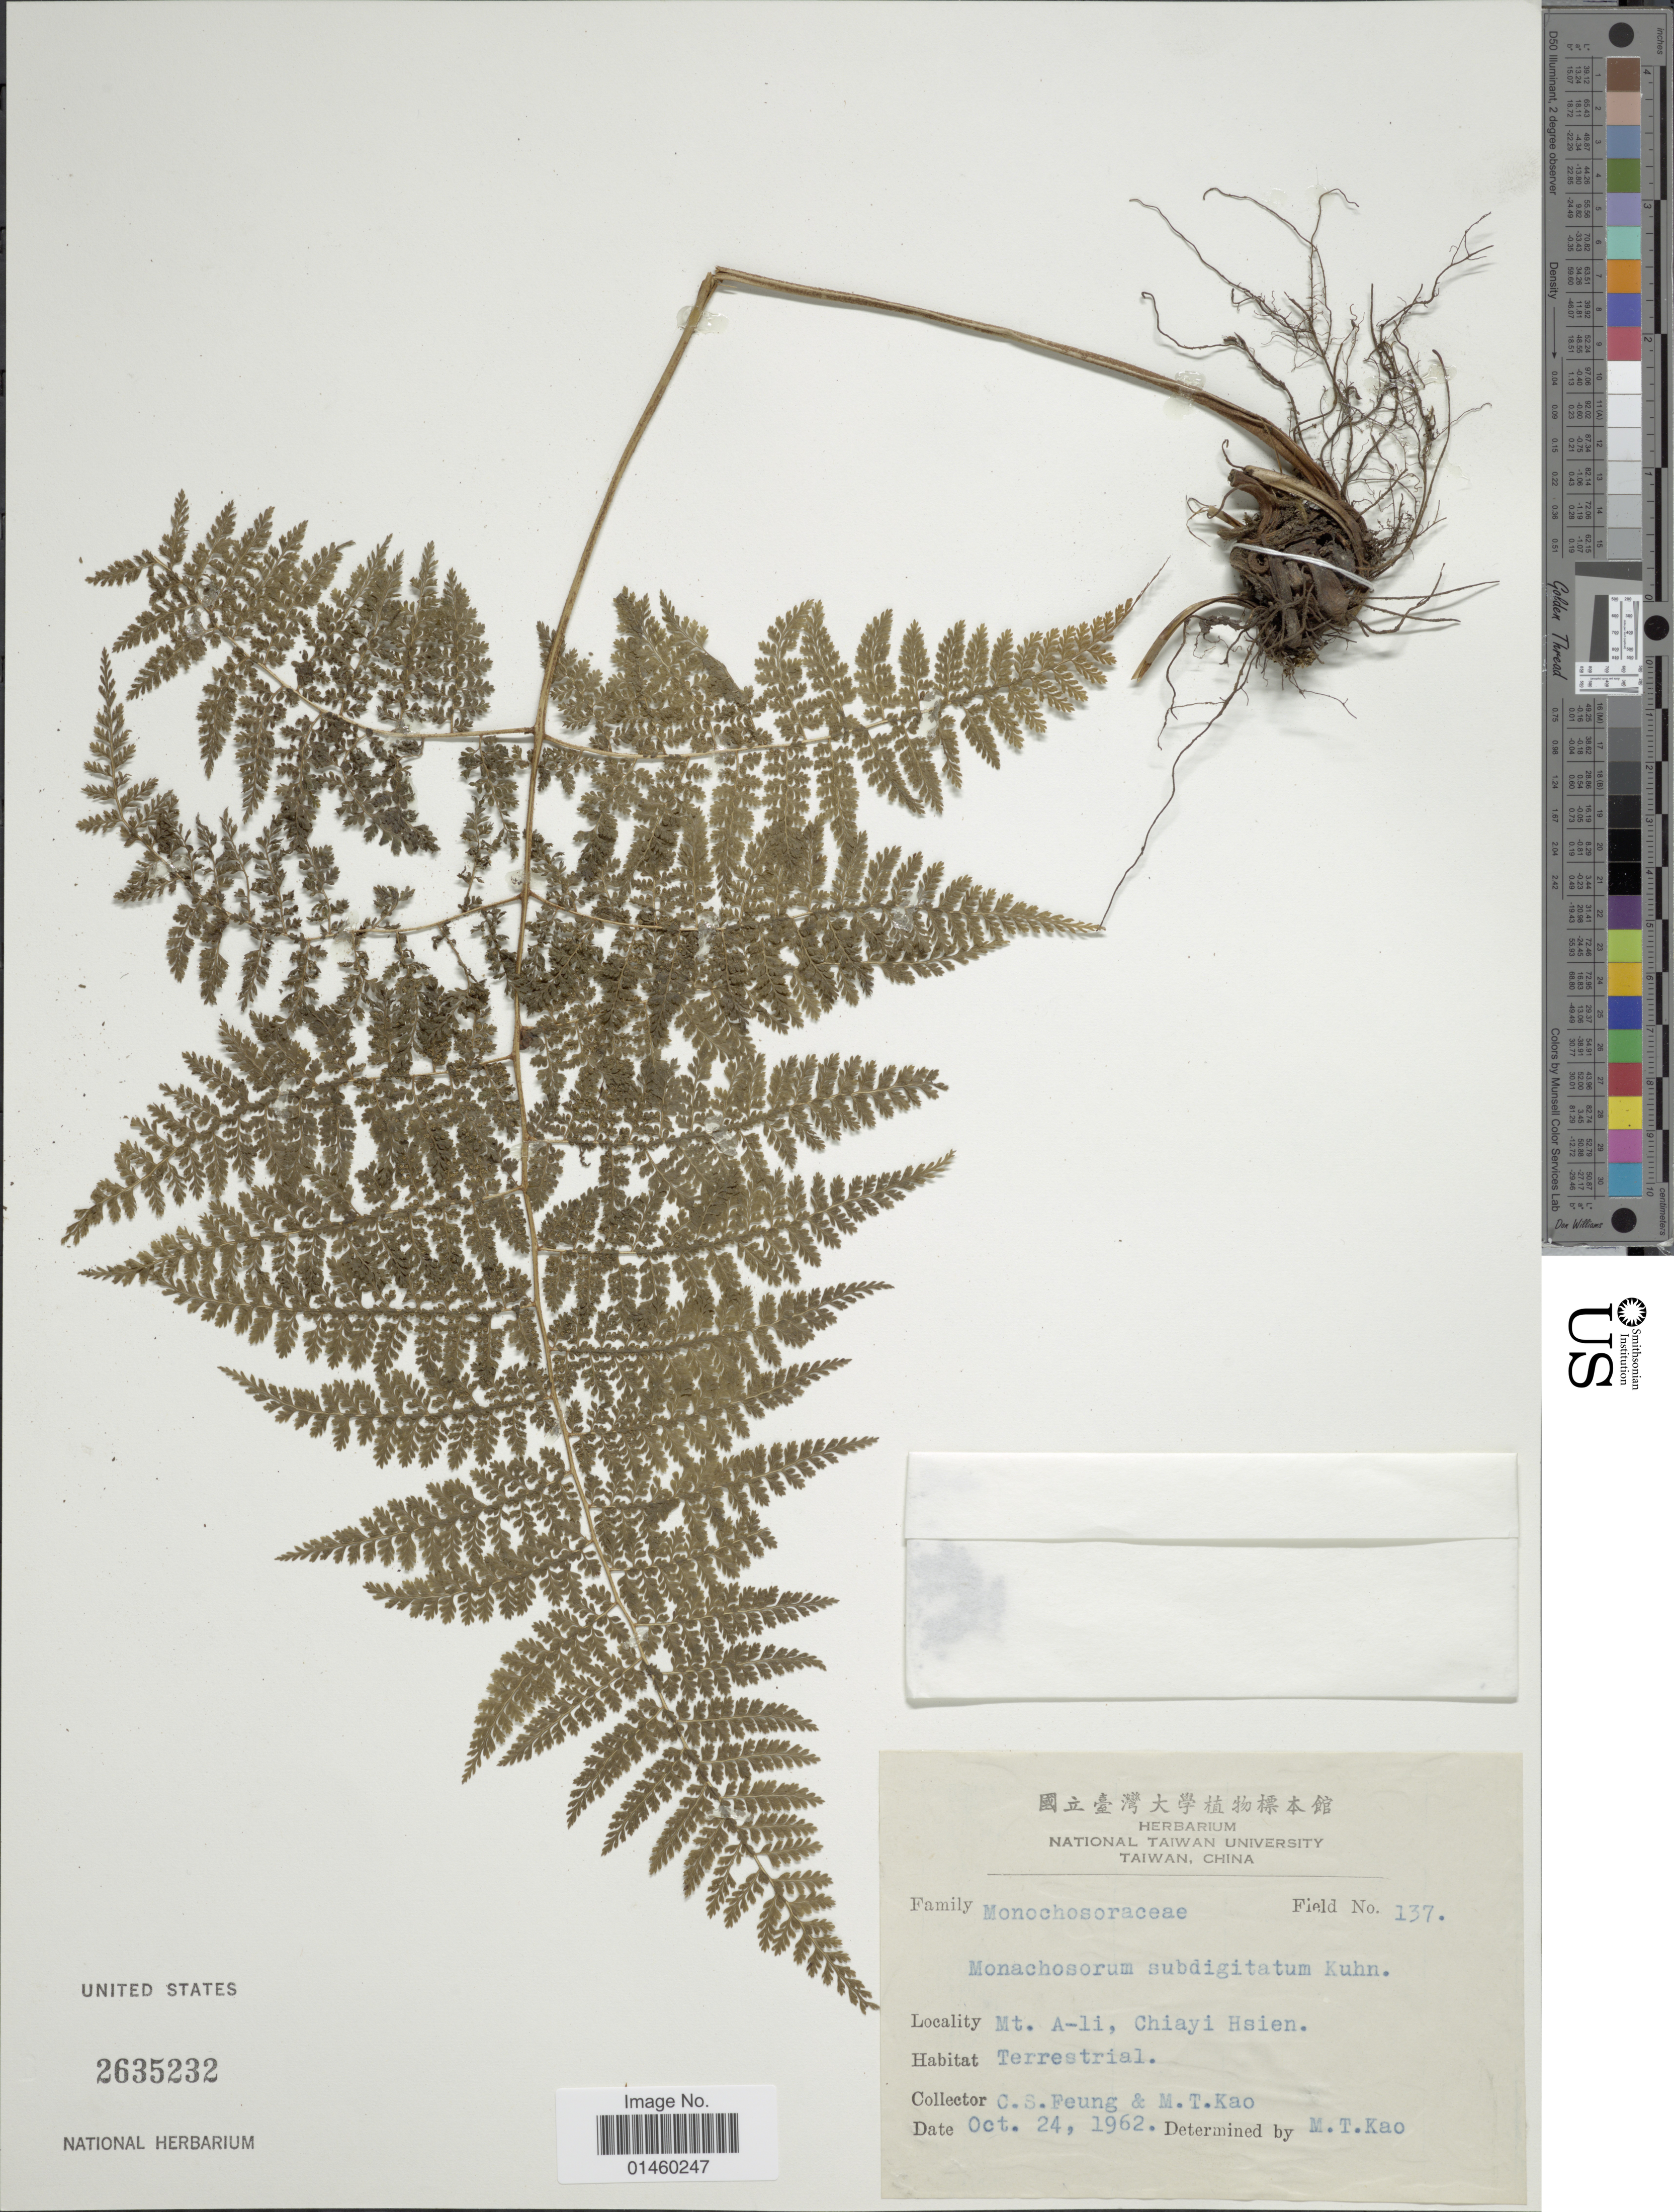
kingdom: Plantae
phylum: Tracheophyta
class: Polypodiopsida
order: Polypodiales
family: Dennstaedtiaceae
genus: Monachosorum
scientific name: Monachosorum subdigitatum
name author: (Blume) Kuhn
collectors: C. Feung & M. T. Kao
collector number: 137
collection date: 1962-10-24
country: Taiwan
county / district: Chiayi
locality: Mt. A-li, Chiayi Hsien.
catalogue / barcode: US 2635232